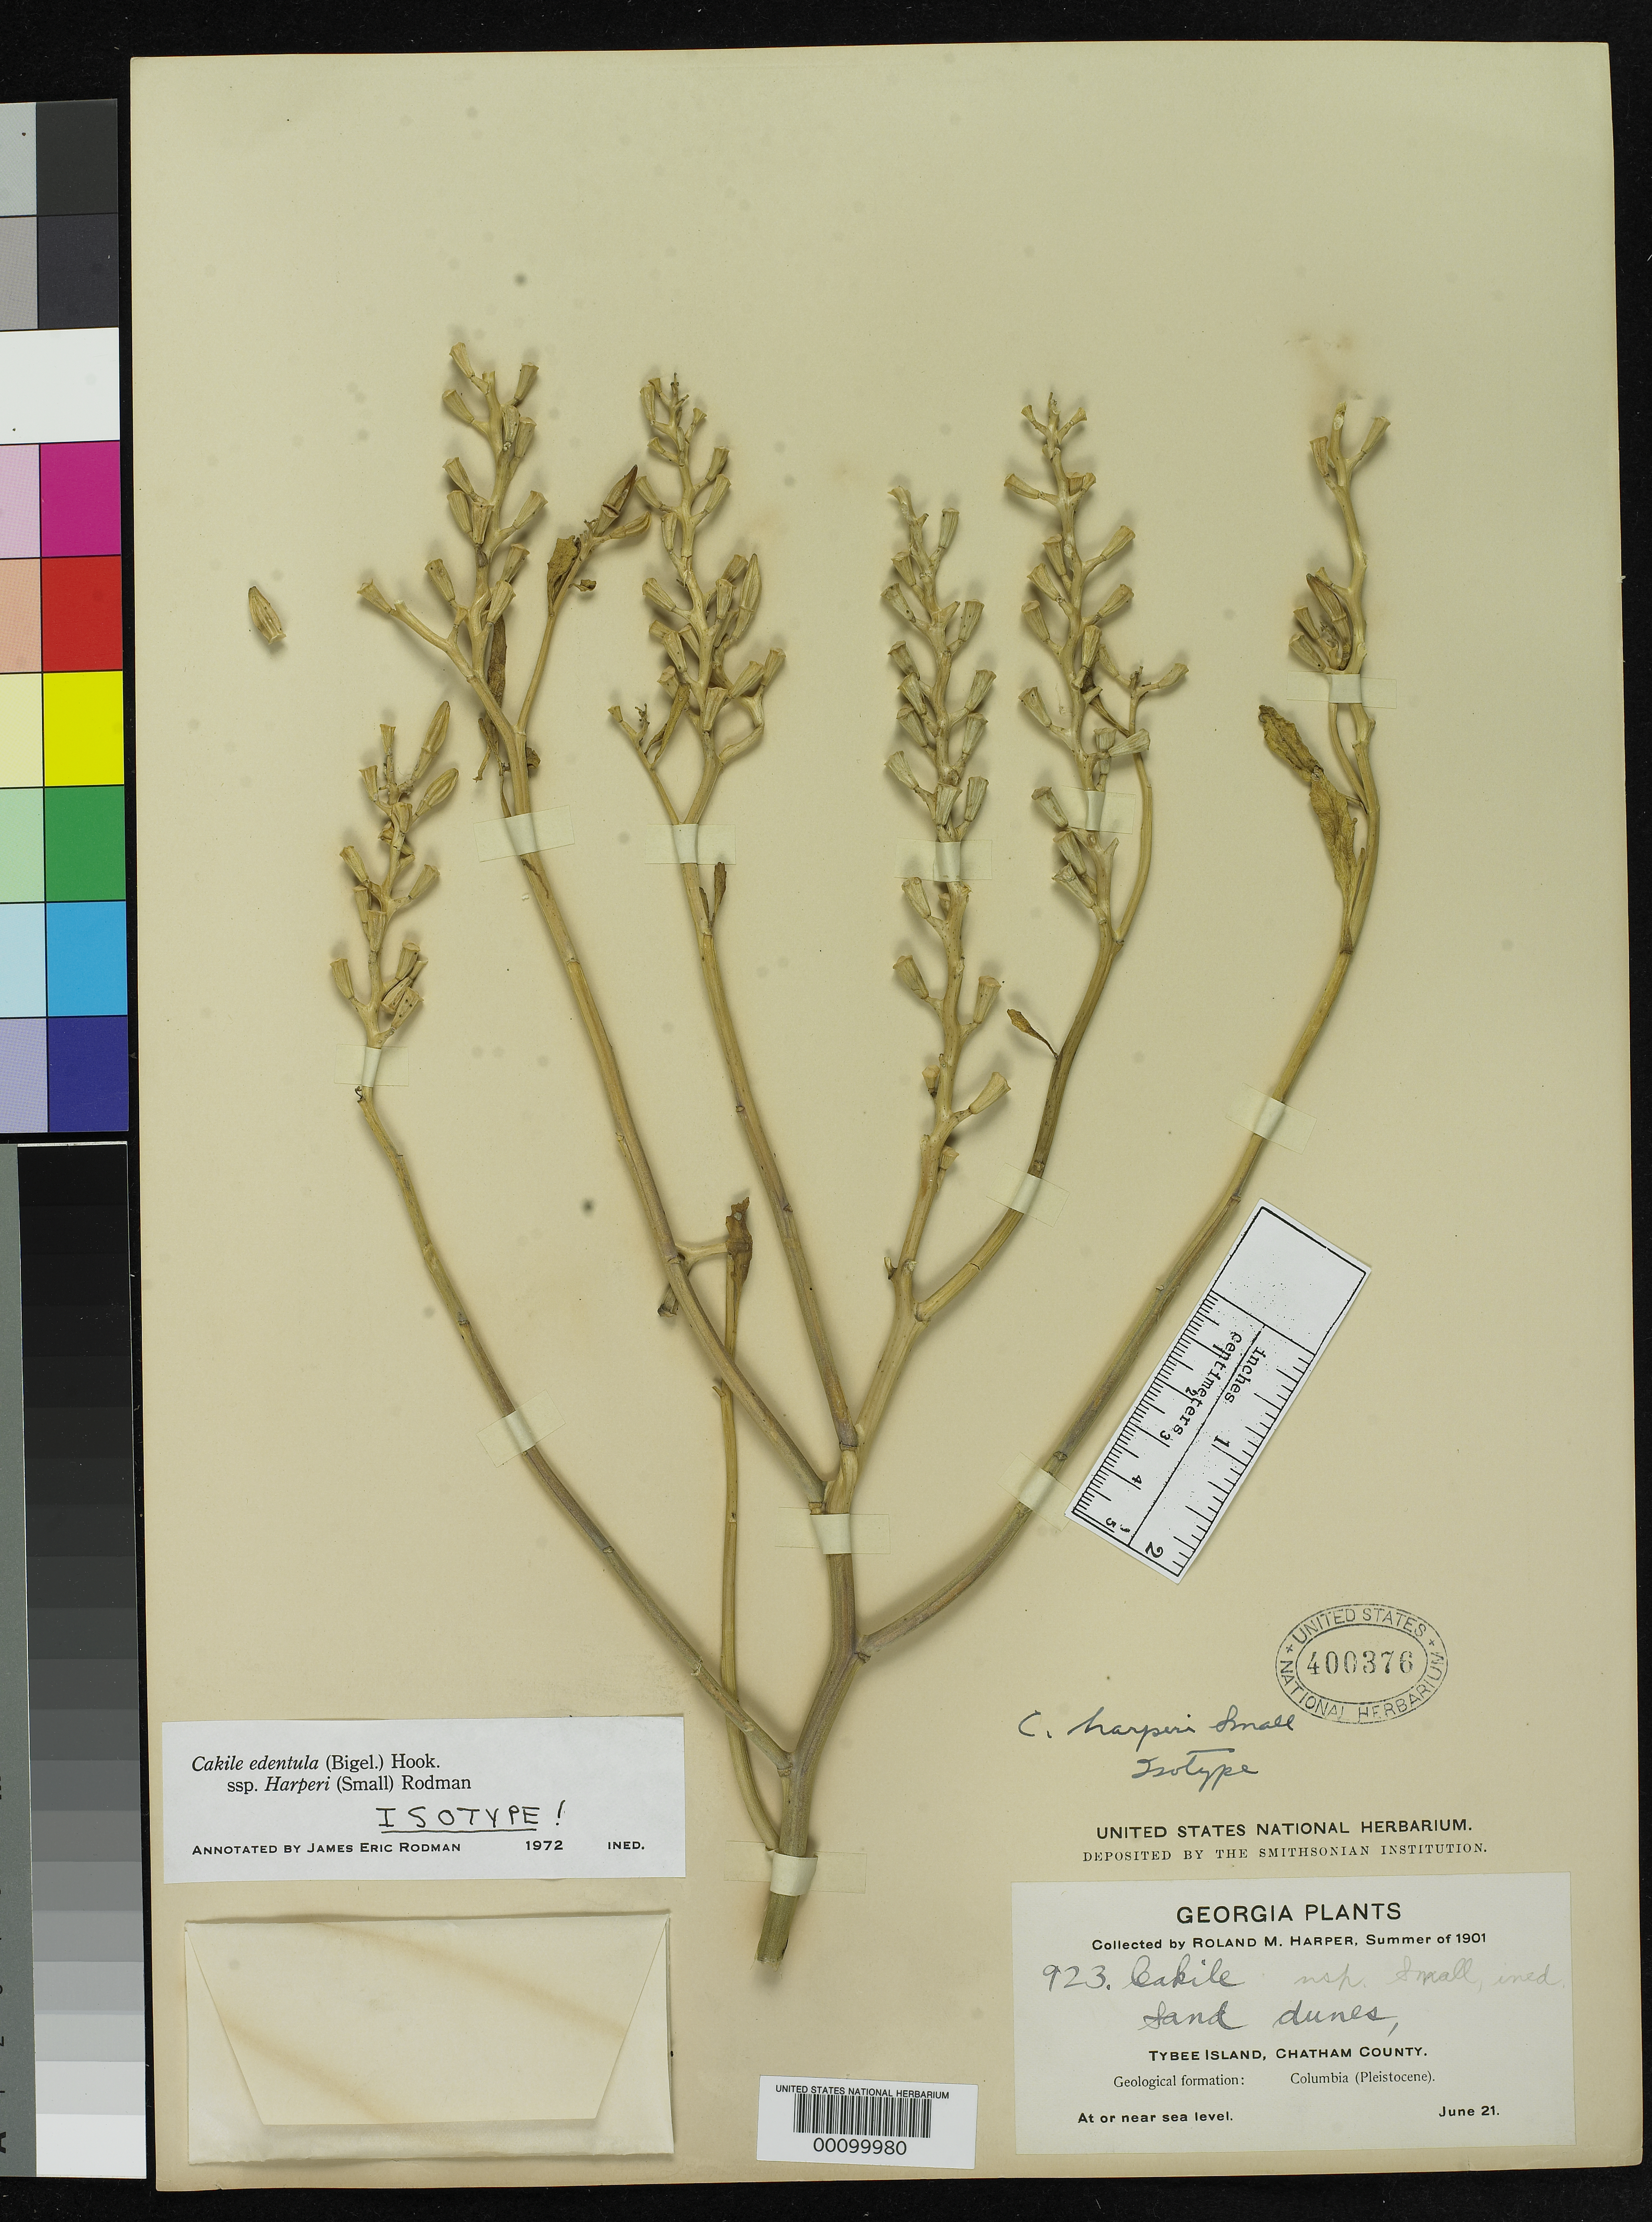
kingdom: Plantae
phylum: Tracheophyta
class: Magnoliopsida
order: Brassicales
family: Brassicaceae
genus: Cakile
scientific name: Cakile harperi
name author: Small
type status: Isotype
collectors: R. M. Harper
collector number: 923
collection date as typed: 21 Jun 1901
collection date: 1901-06-21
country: United States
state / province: Georgia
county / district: Chatham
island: Tybee Island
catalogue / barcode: US 400376